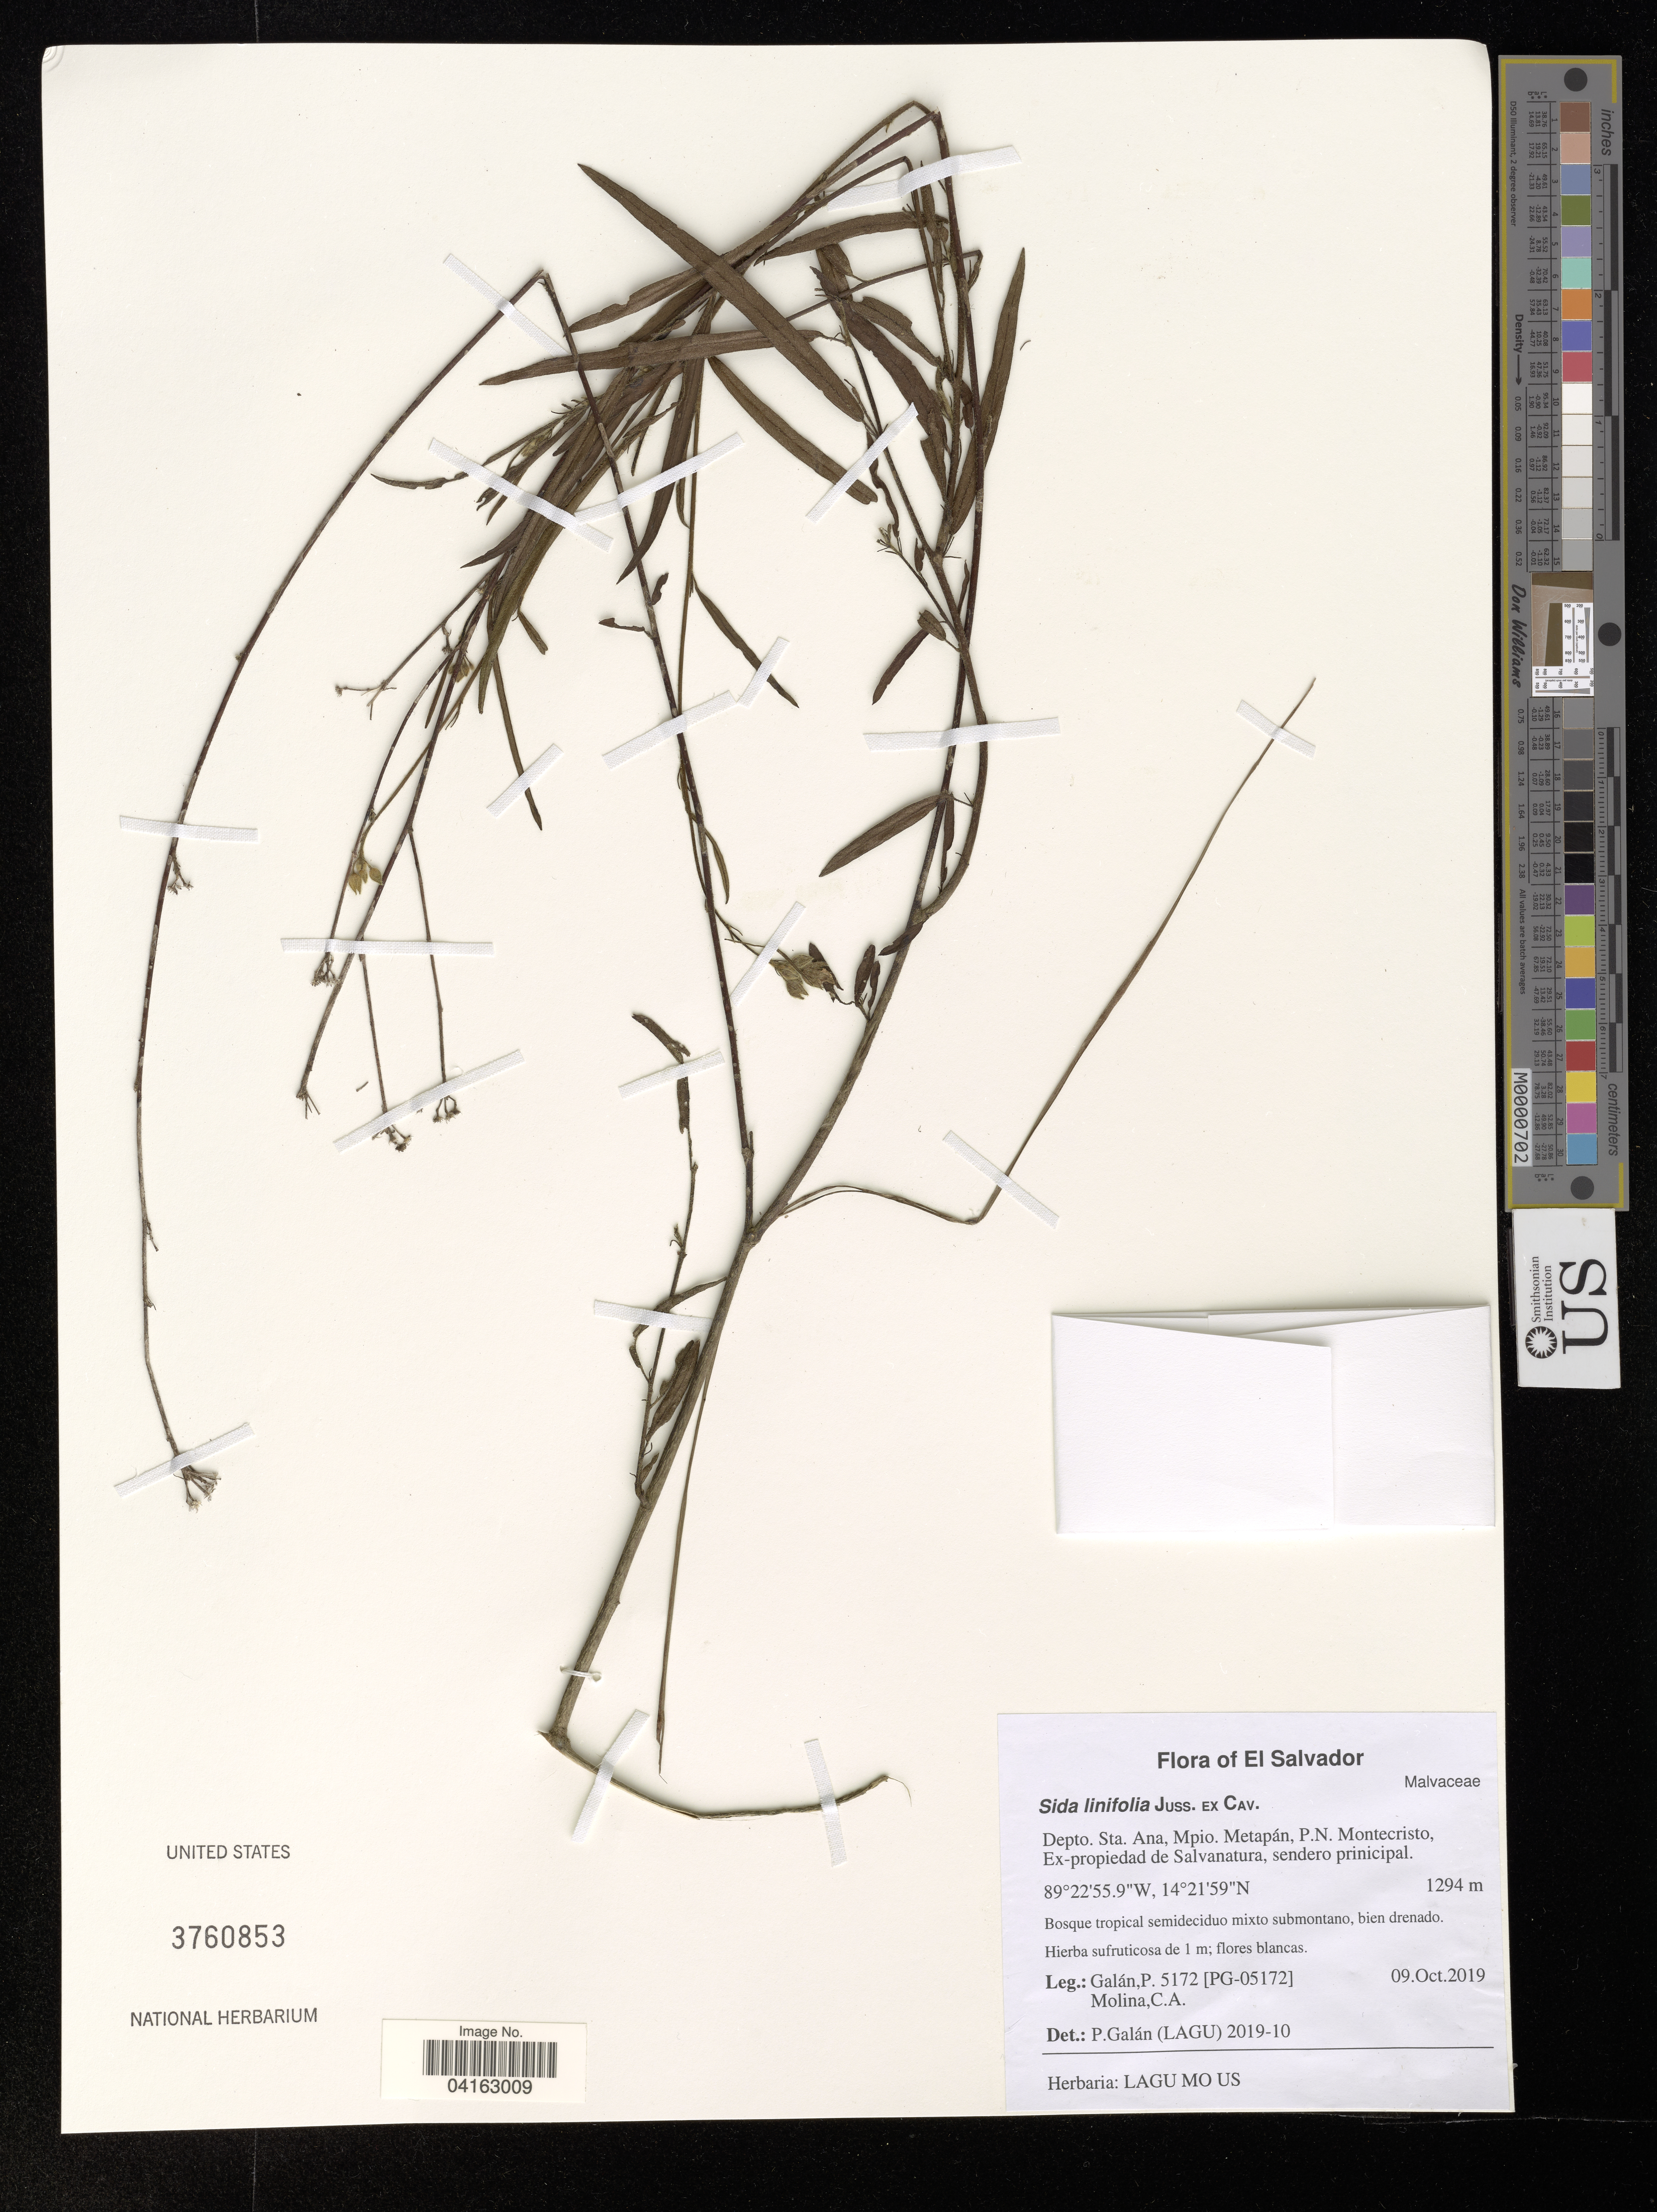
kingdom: Plantae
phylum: Tracheophyta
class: Magnoliopsida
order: Malvales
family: Malvaceae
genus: Sida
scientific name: Sida linifolia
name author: Cav.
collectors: P. Galan & C. Molina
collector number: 5172 [PG-05172]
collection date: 2019-10-09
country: El Salvador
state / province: Santa Ana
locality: Depto. Sta. Ana, Mpio. Metapán, P.N. Montecristo, Ex-propiedad de Salvanatura, sendero principal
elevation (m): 1294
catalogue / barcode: US 3760853